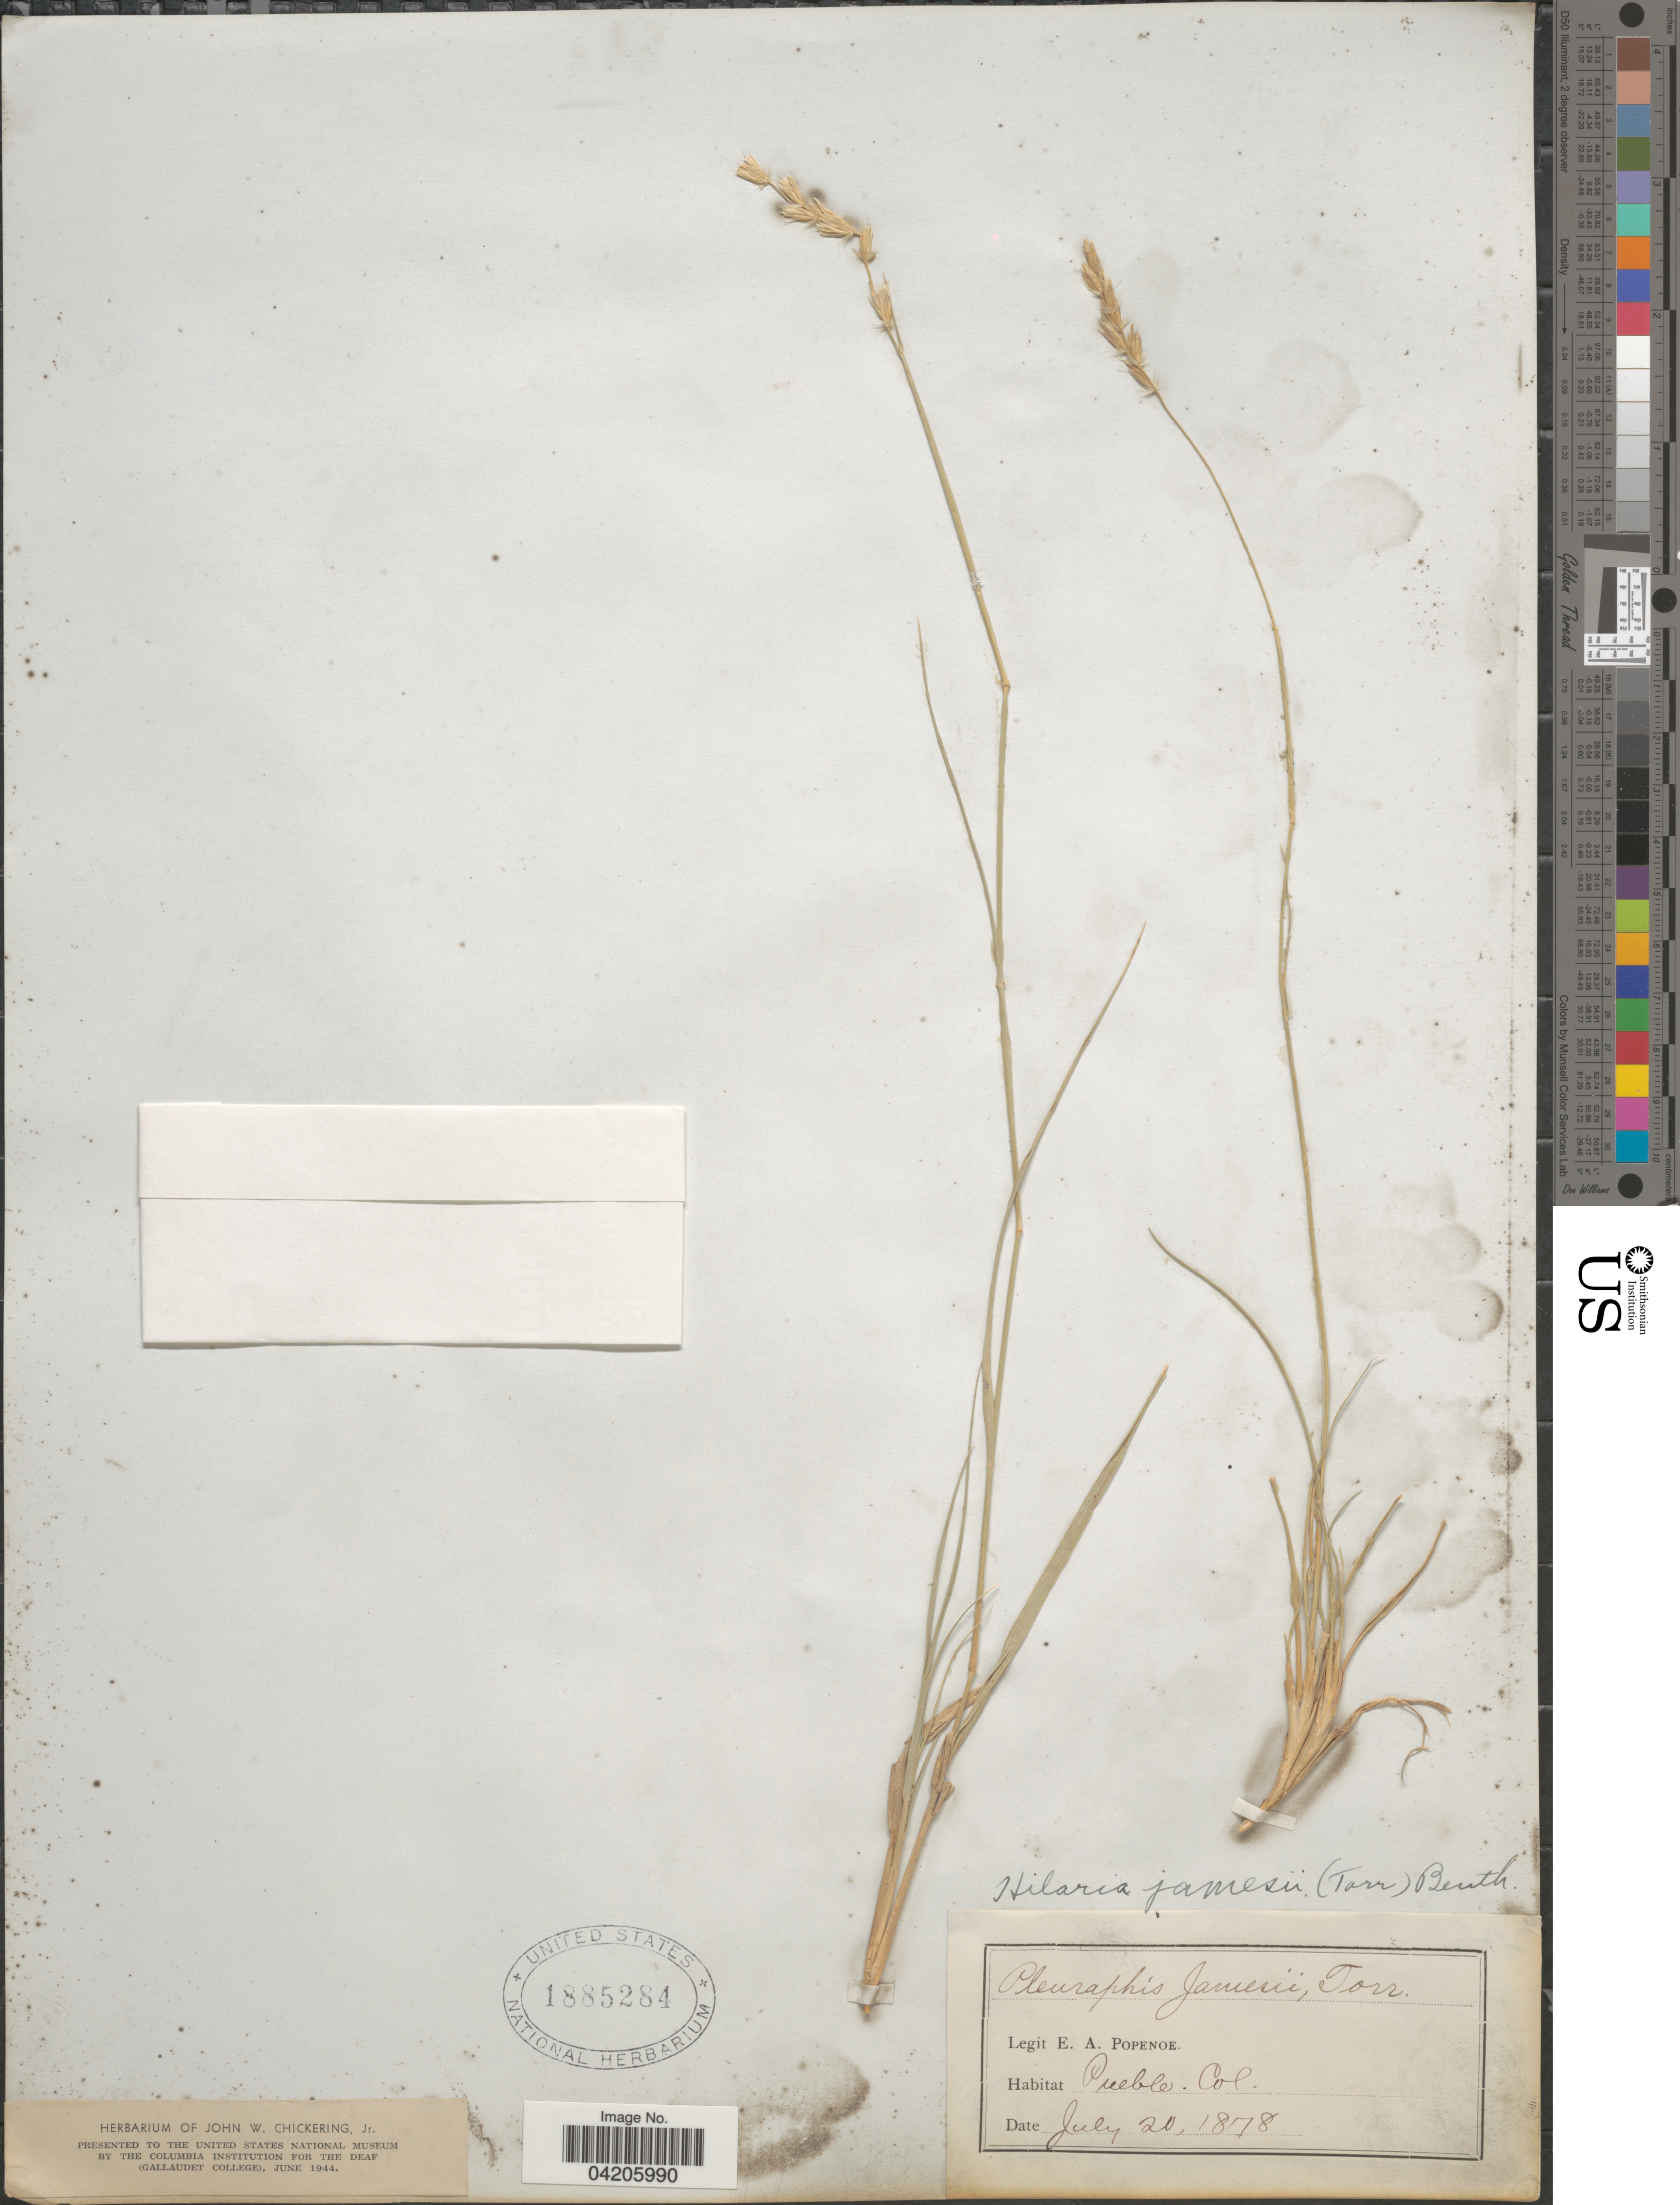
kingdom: Plantae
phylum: Tracheophyta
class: Liliopsida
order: Poales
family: Poaceae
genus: Hilaria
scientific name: Hilaria jamesii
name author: (Torr.) Benth.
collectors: E. A. Popenoe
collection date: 1878-07-20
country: United States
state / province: Colorado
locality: Puebla. Col.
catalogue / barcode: US 1885284